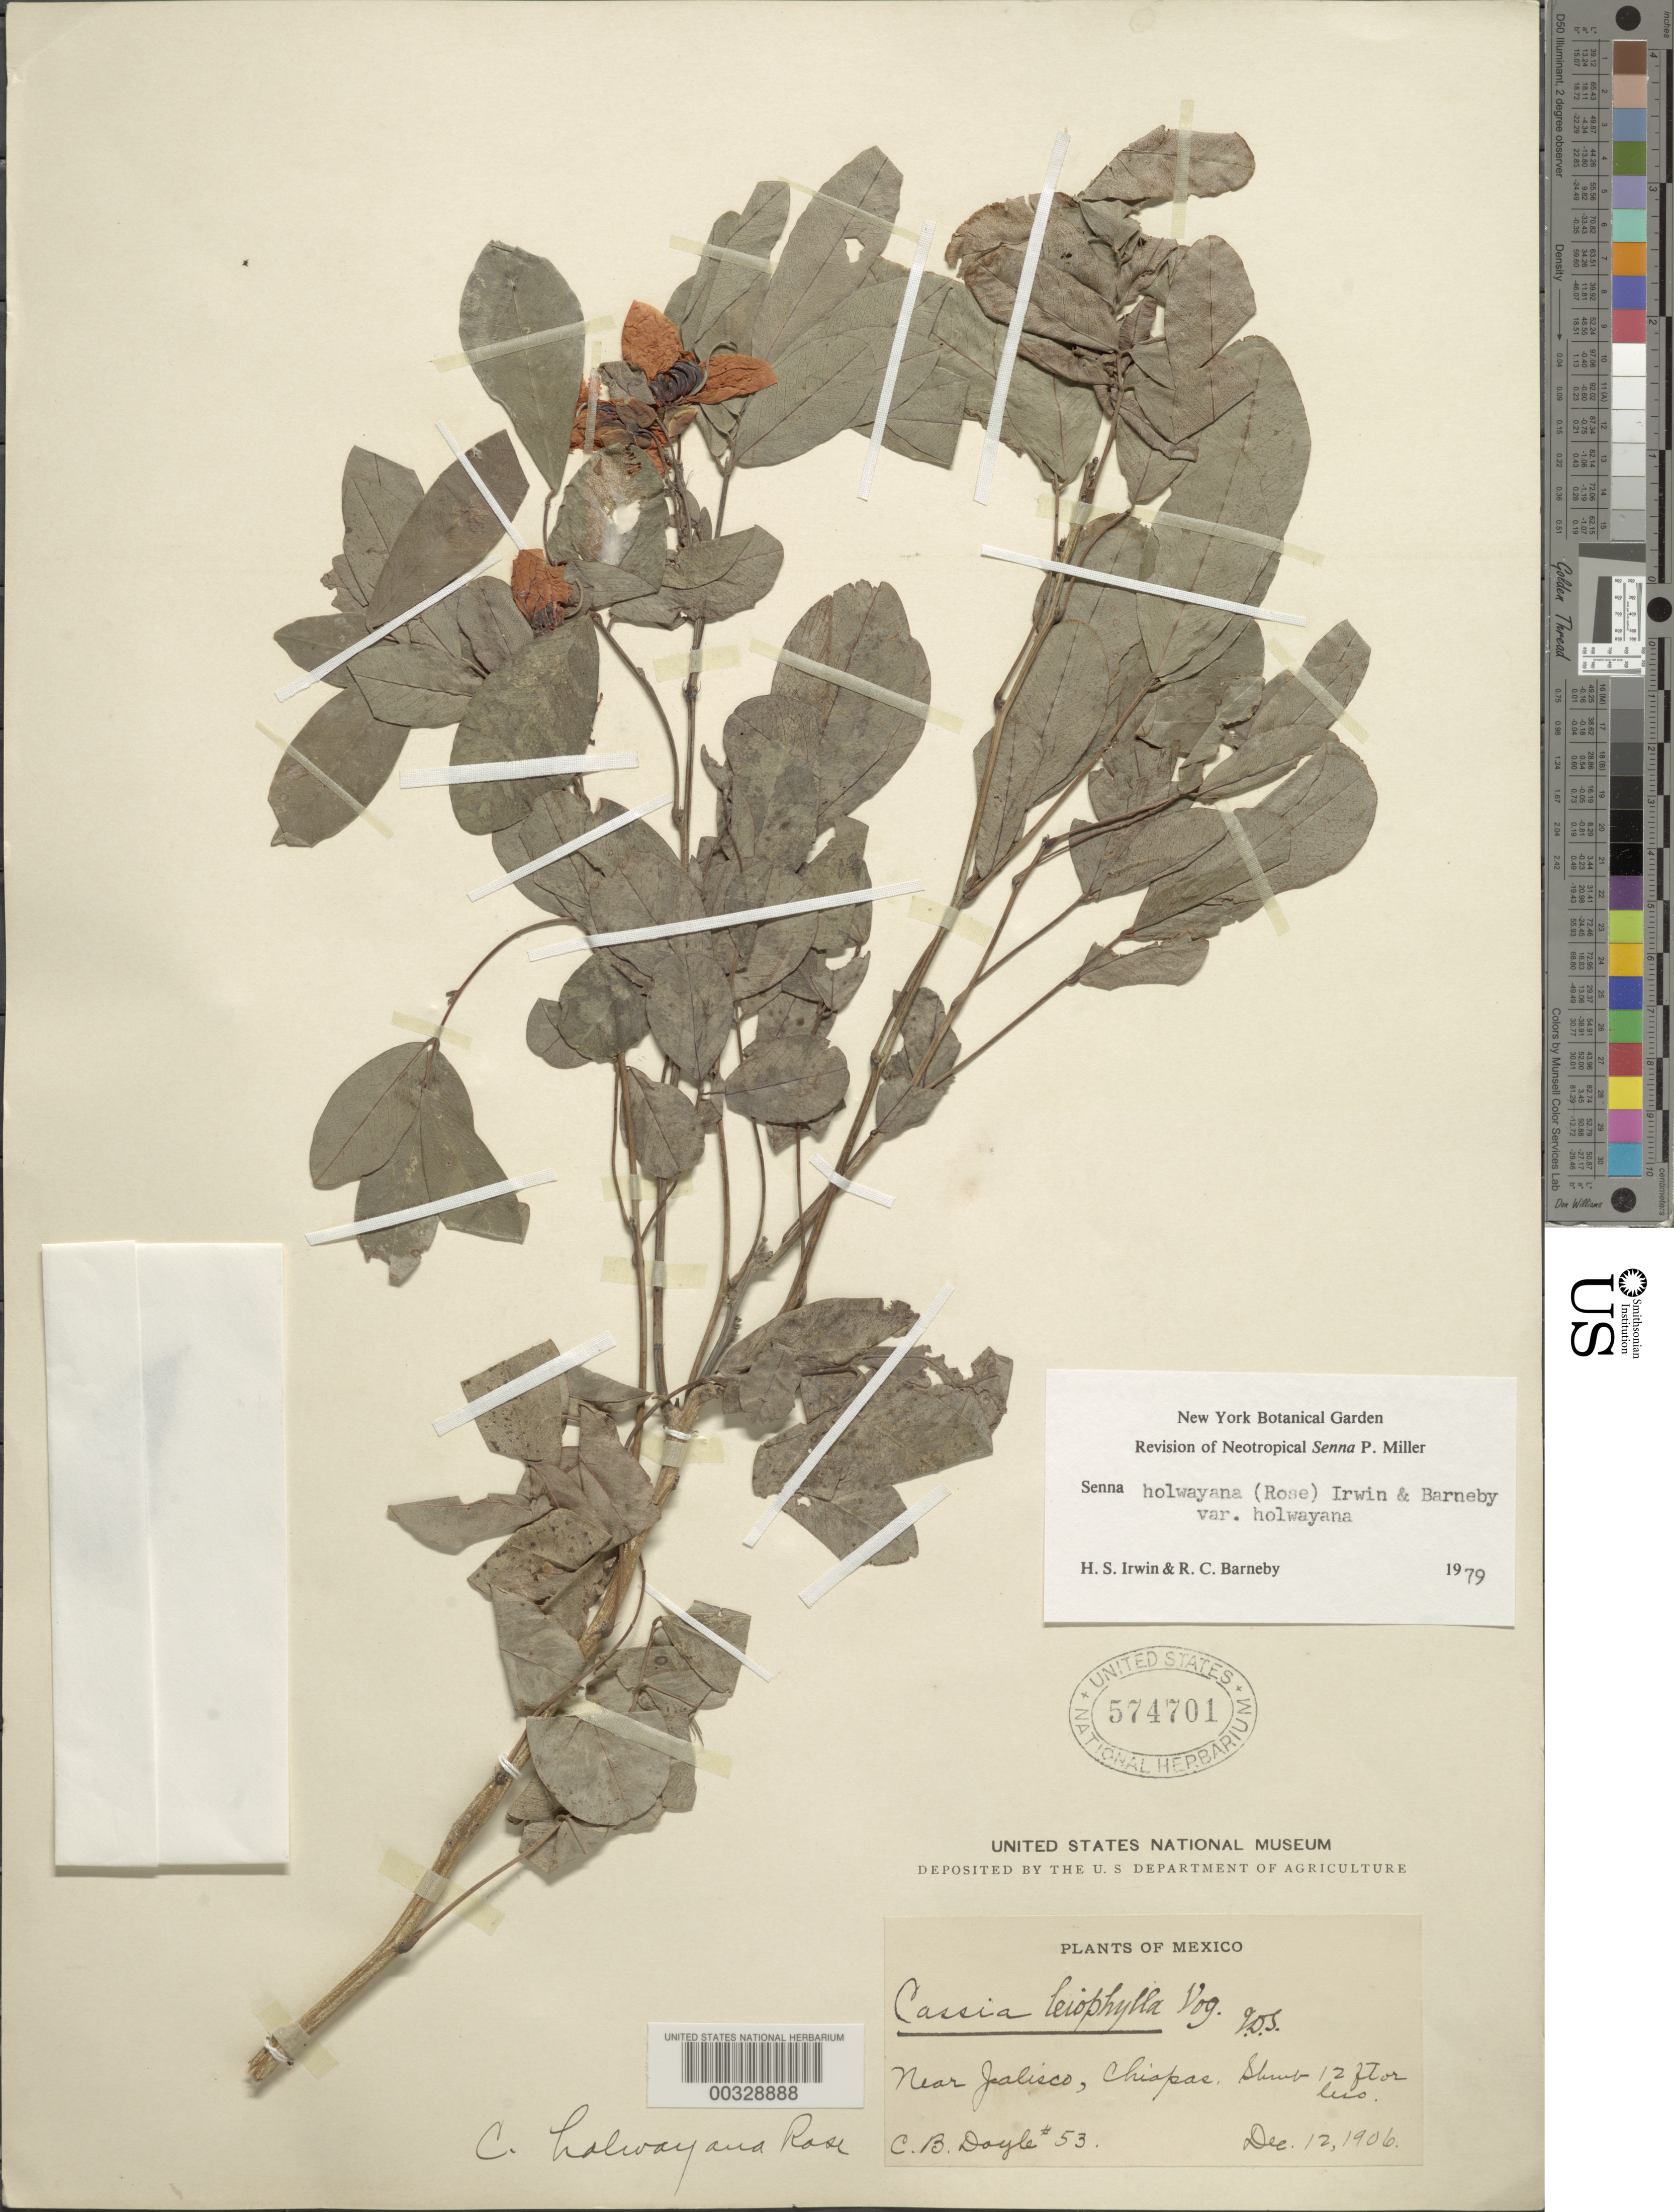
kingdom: Plantae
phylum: Tracheophyta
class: Magnoliopsida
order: Fabales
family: Fabaceae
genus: Senna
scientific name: Senna holwayana var. holwayana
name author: (Rose) H.S. Irwin & Barneby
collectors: C. Doyle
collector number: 53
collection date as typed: Dec 1906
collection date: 1906-12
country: Mexico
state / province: Chiapas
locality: Near Jalisco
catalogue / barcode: US 574701